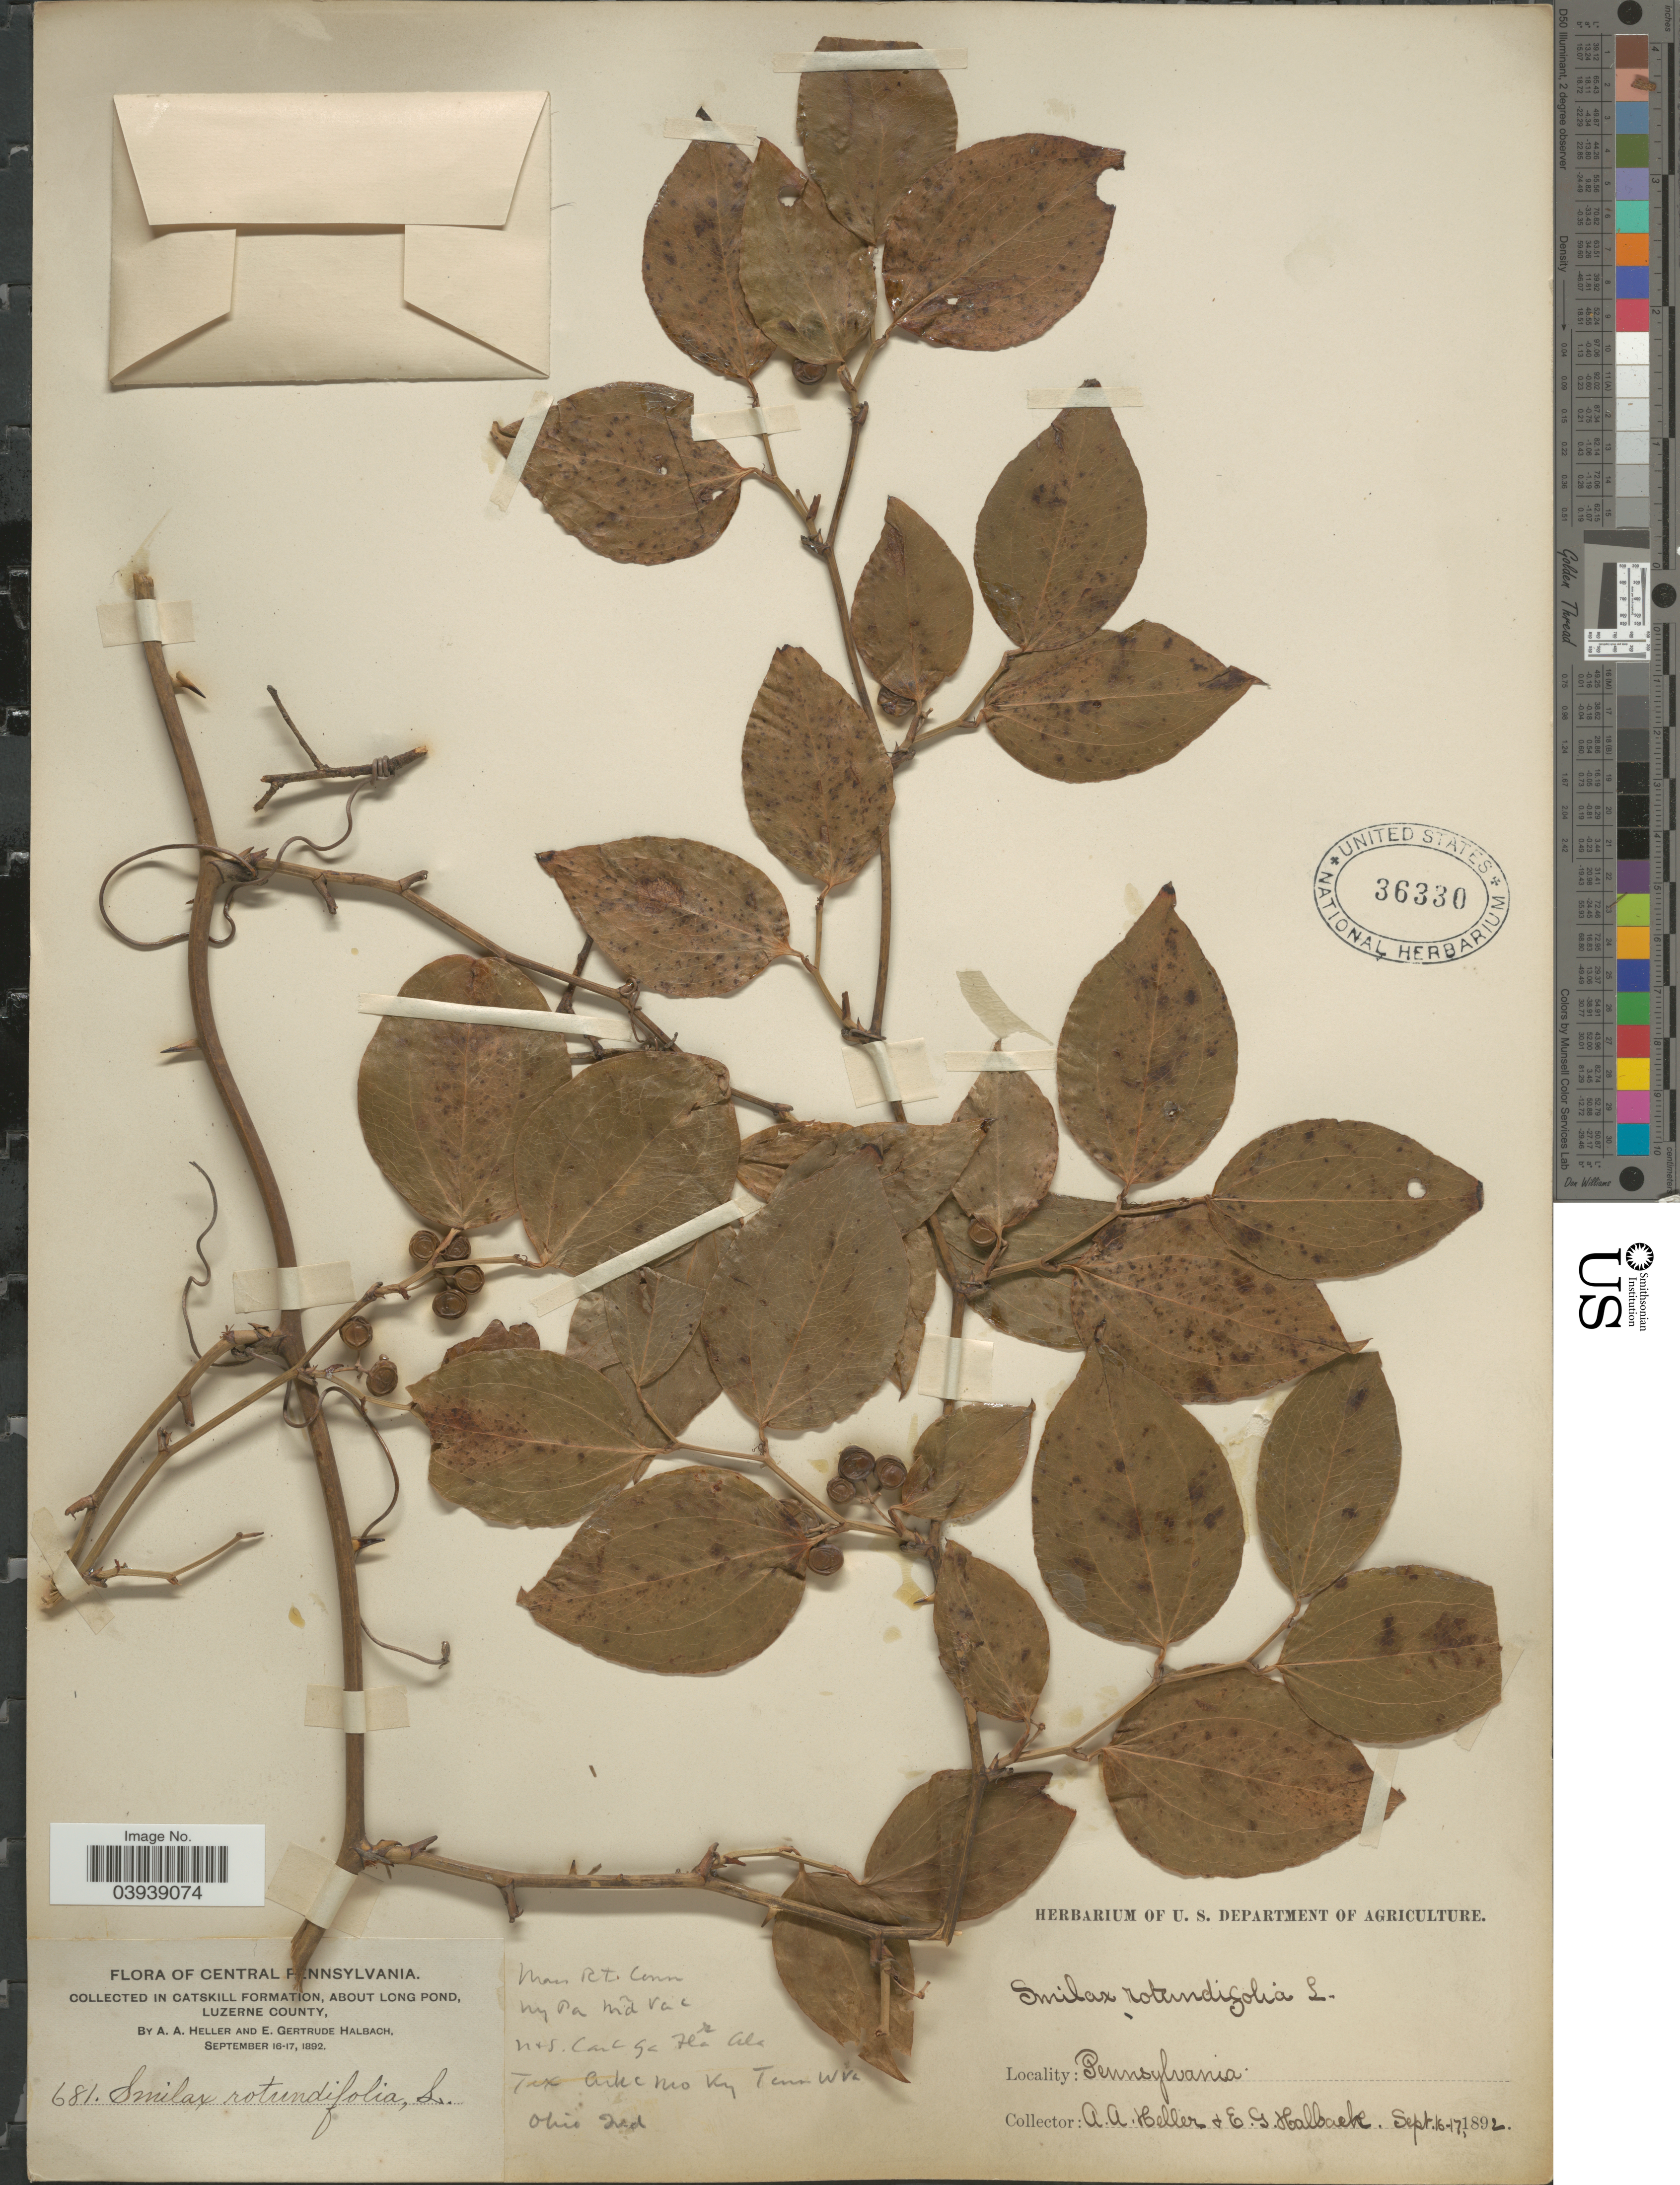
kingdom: Plantae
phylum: Tracheophyta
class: Liliopsida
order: Liliales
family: Smilacaceae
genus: Smilax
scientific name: Smilax rotundifolia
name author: L.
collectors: A. A. Heller & E. G. Halbach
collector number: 681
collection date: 1892-09-16/1892-09-17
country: United States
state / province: Pennsylvania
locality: Central Pennsylvania. In Catskill Formation, about Long Pond, Luzerne County.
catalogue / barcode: US 36330